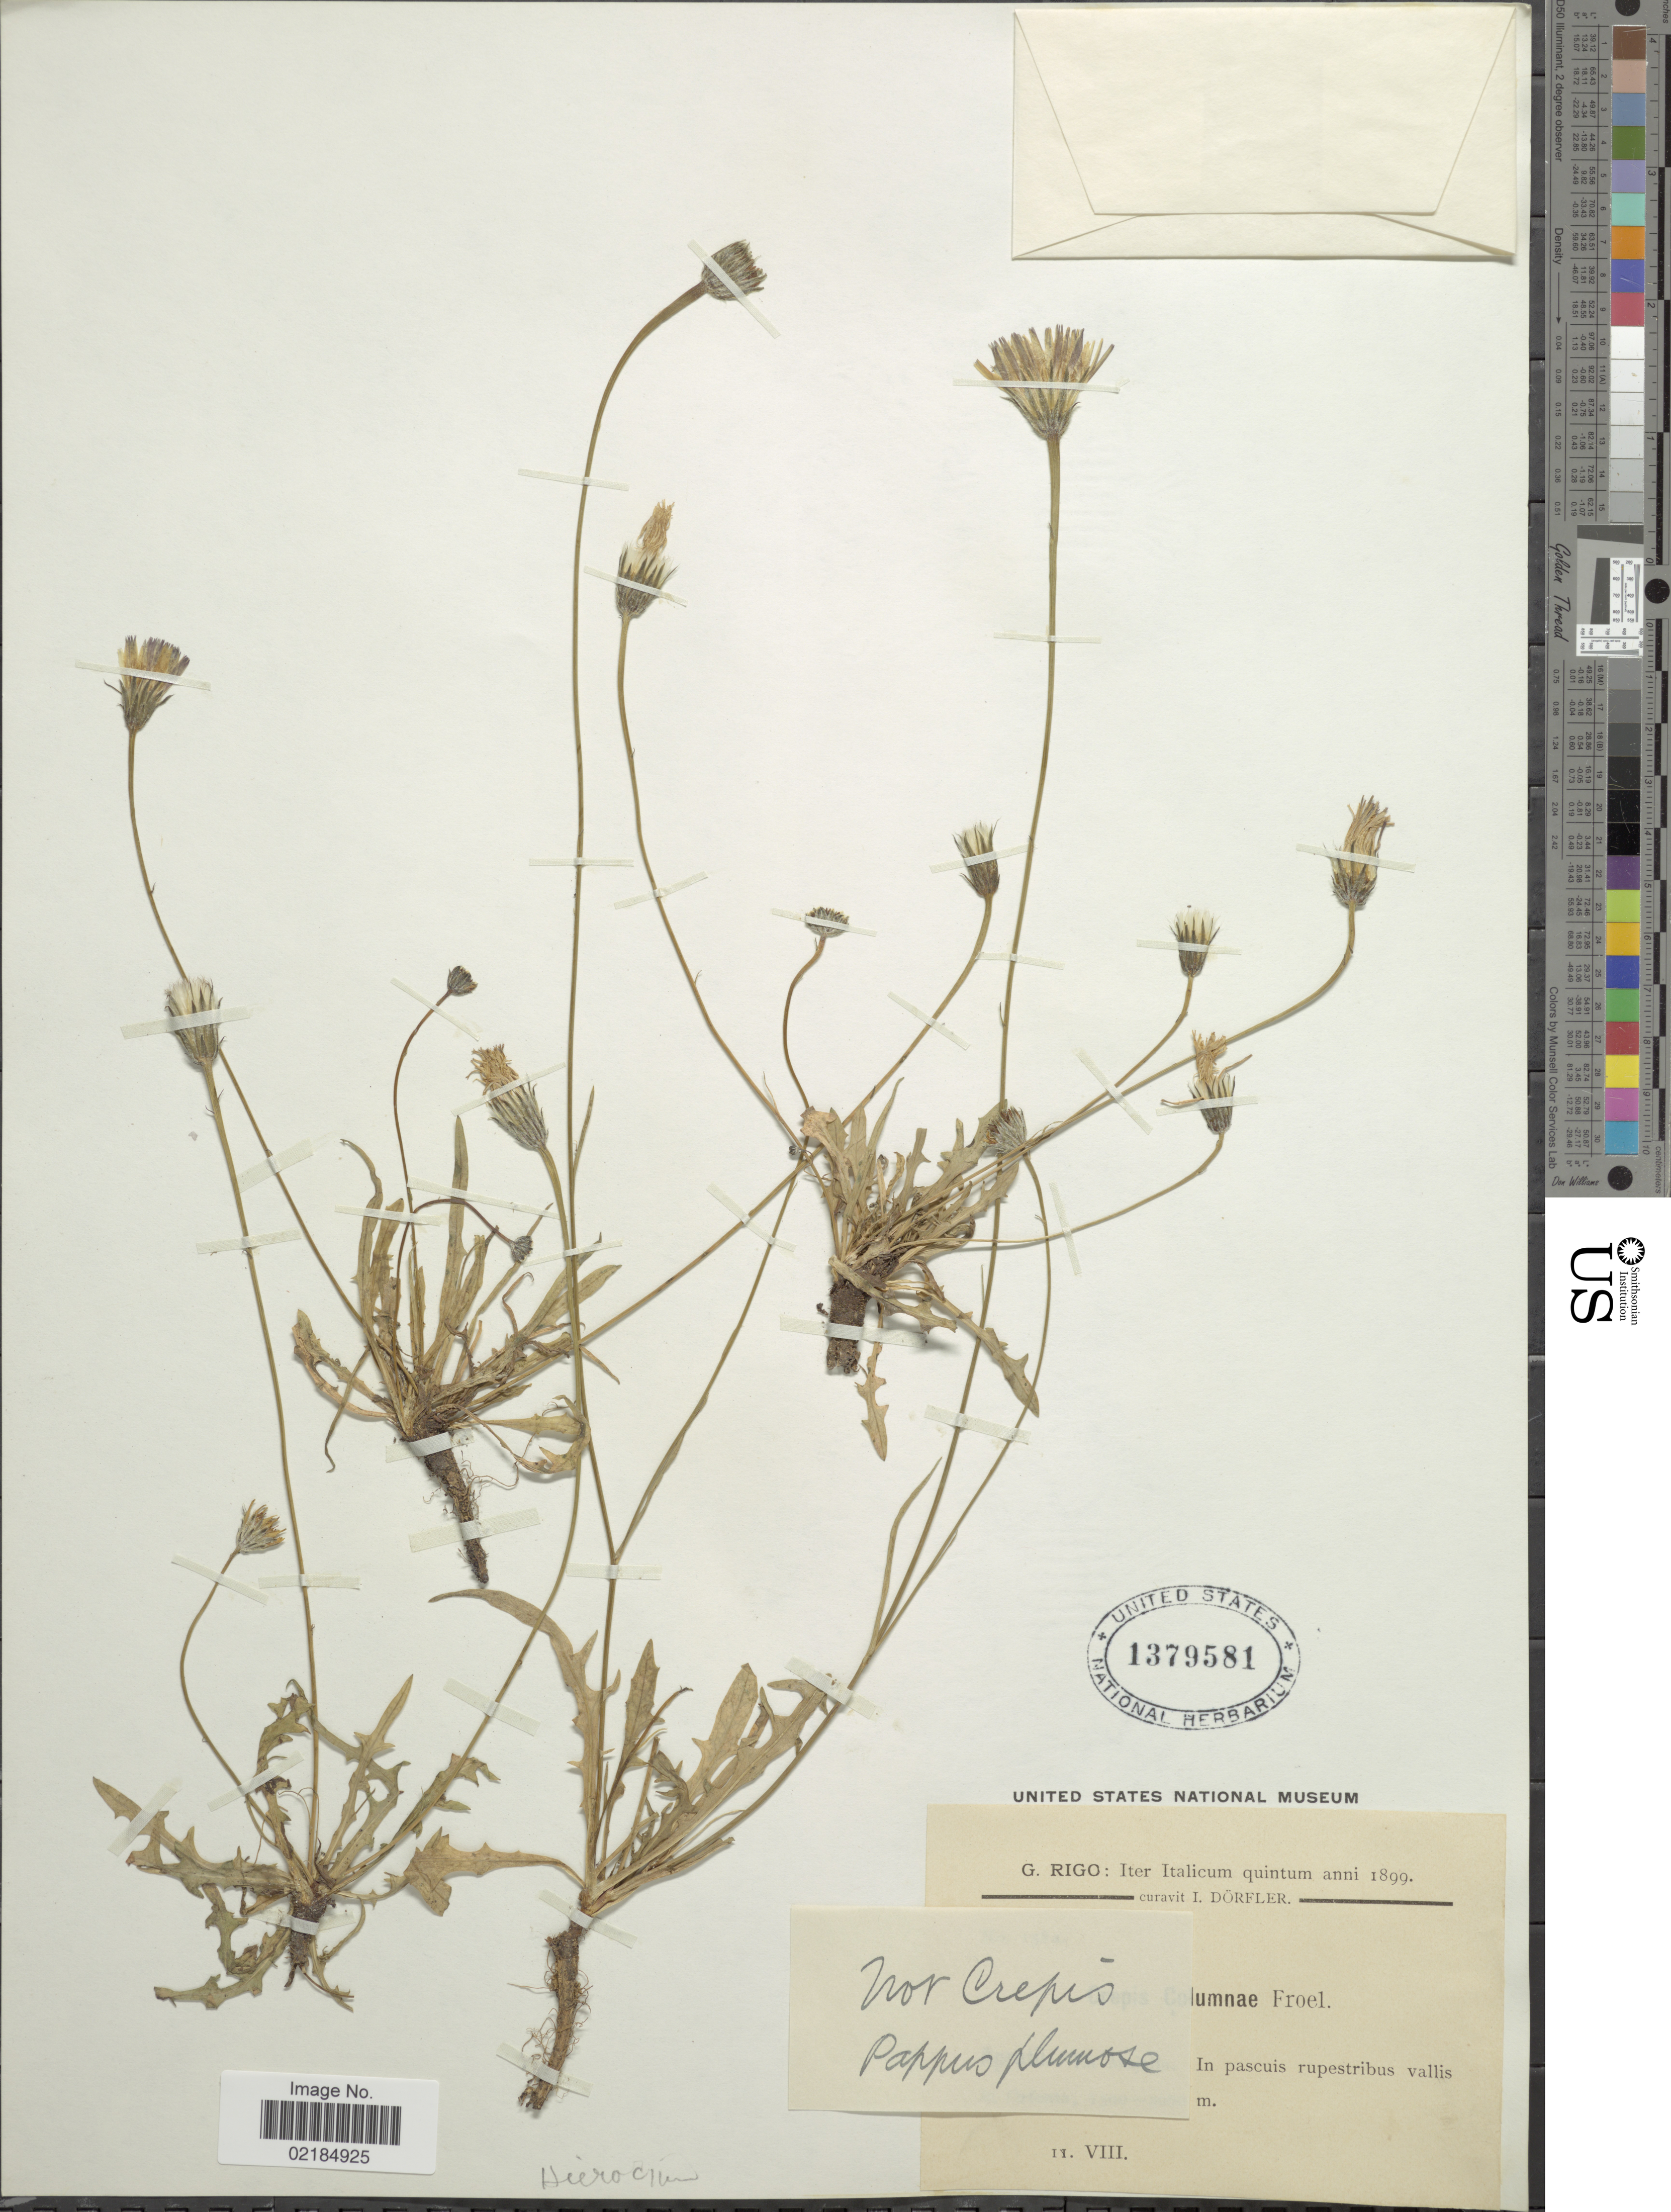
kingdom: Plantae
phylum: Tracheophyta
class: Magnoliopsida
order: Asterales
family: Asteraceae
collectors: G. Rigo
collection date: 1899-08-11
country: Italy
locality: Iter Italicum quintum. In pascuis rupestribus vallis [illegible text]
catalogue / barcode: US 1379581